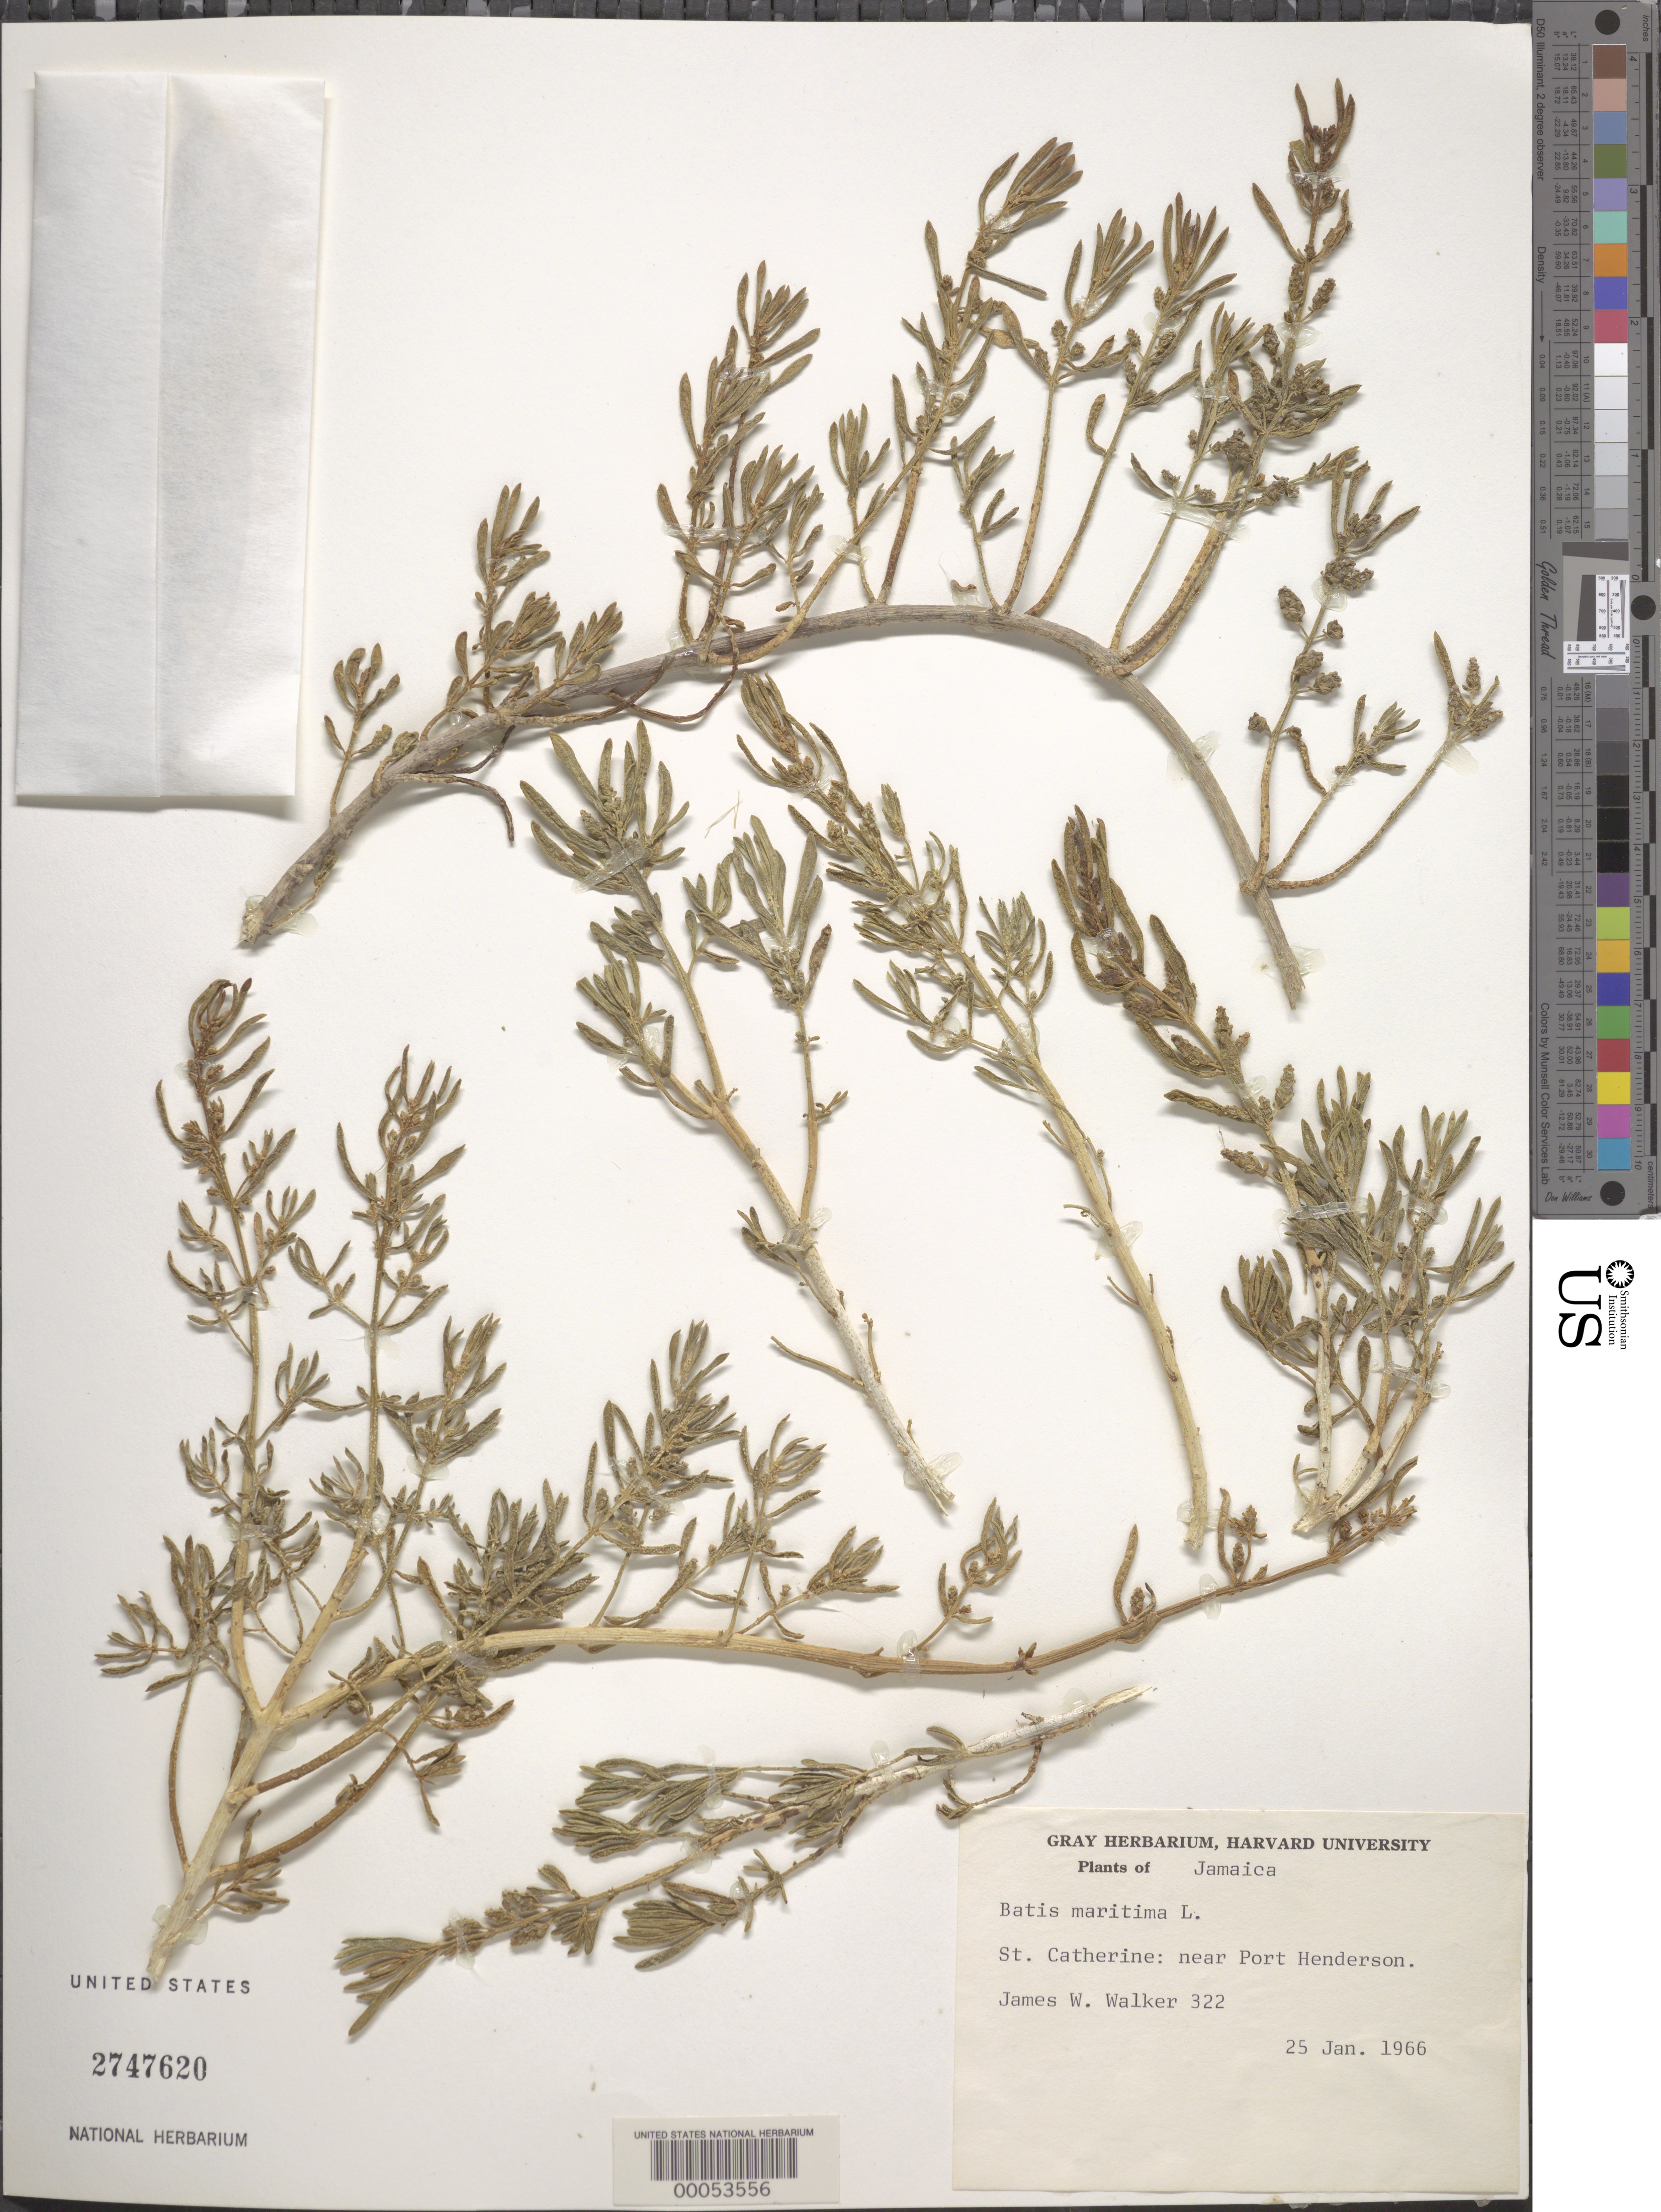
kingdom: Plantae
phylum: Tracheophyta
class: Magnoliopsida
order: Brassicales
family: Bataceae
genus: Batis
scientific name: Batis maritima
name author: L.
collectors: J. W. Walker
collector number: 322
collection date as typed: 25 Jan 1966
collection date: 1966-01-25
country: Jamaica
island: Greater Antilles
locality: St. catherine: near port henderson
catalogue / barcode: US 2747620